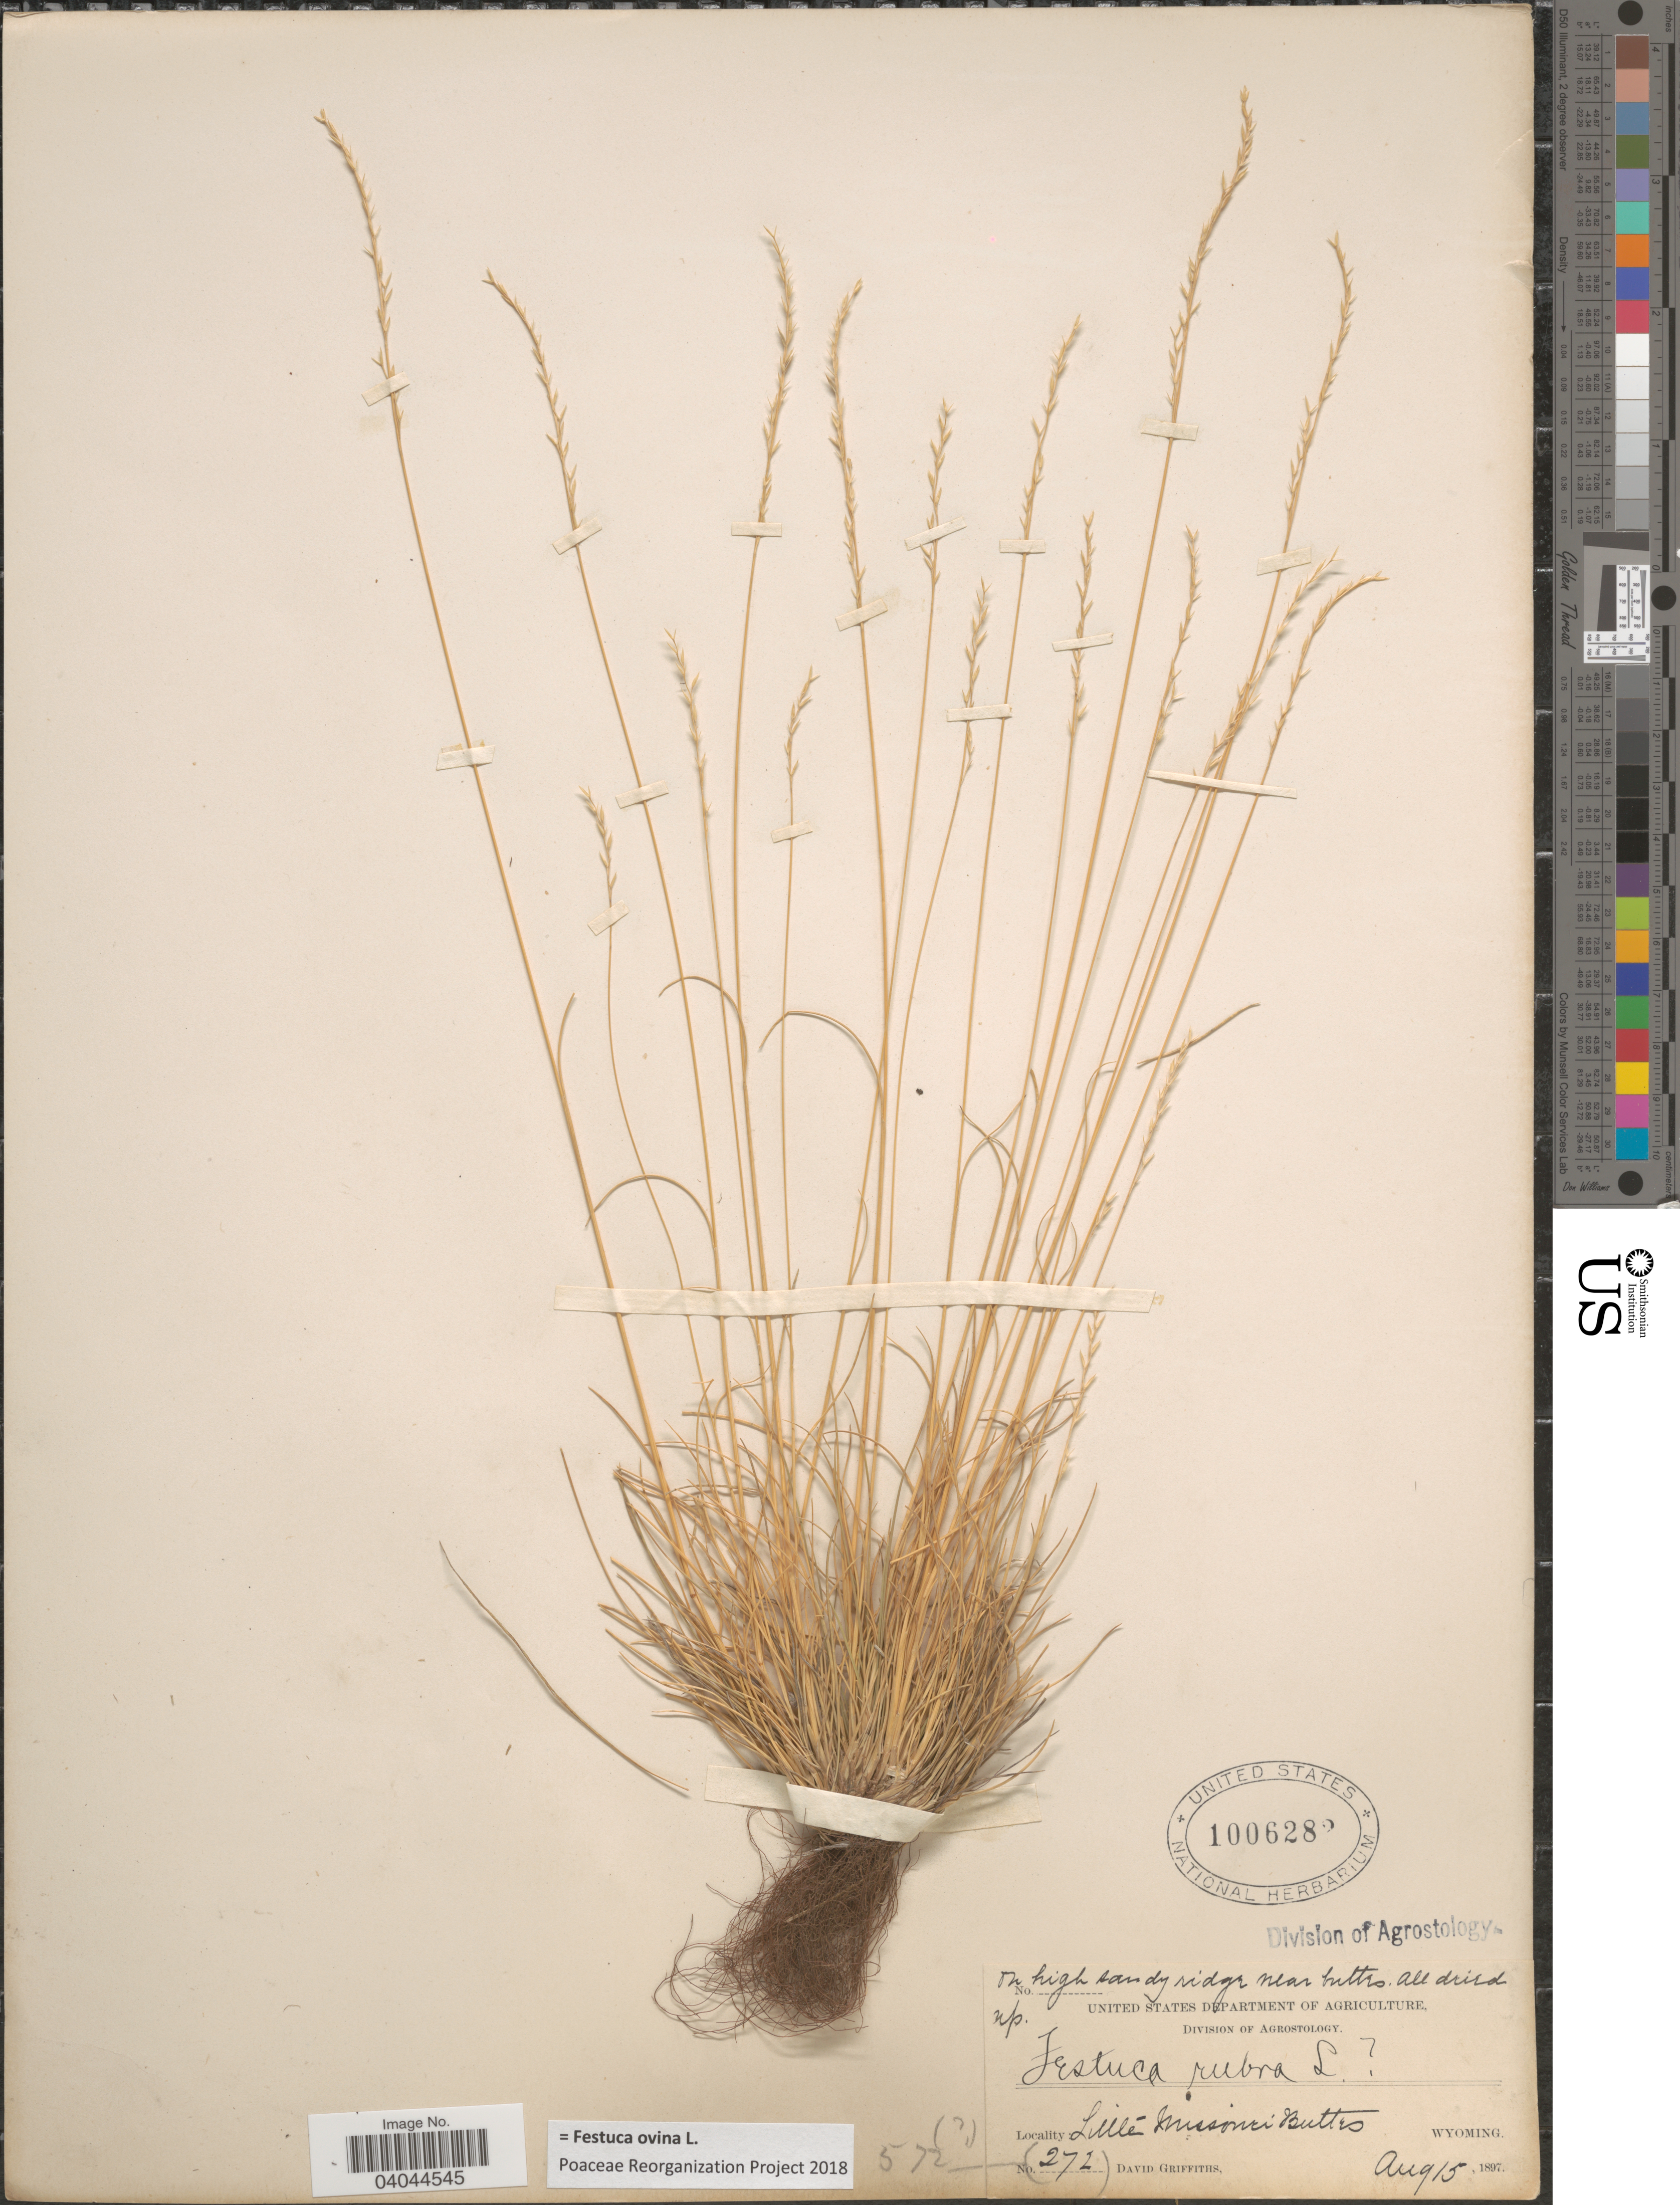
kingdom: Plantae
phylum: Tracheophyta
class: Liliopsida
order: Poales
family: Poaceae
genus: Festuca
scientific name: Festuca ovina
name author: L.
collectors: D. Griffiths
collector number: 272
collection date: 1897-08-15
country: United States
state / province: Wyoming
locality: Little Missouri Buttes.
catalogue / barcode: US 1006282